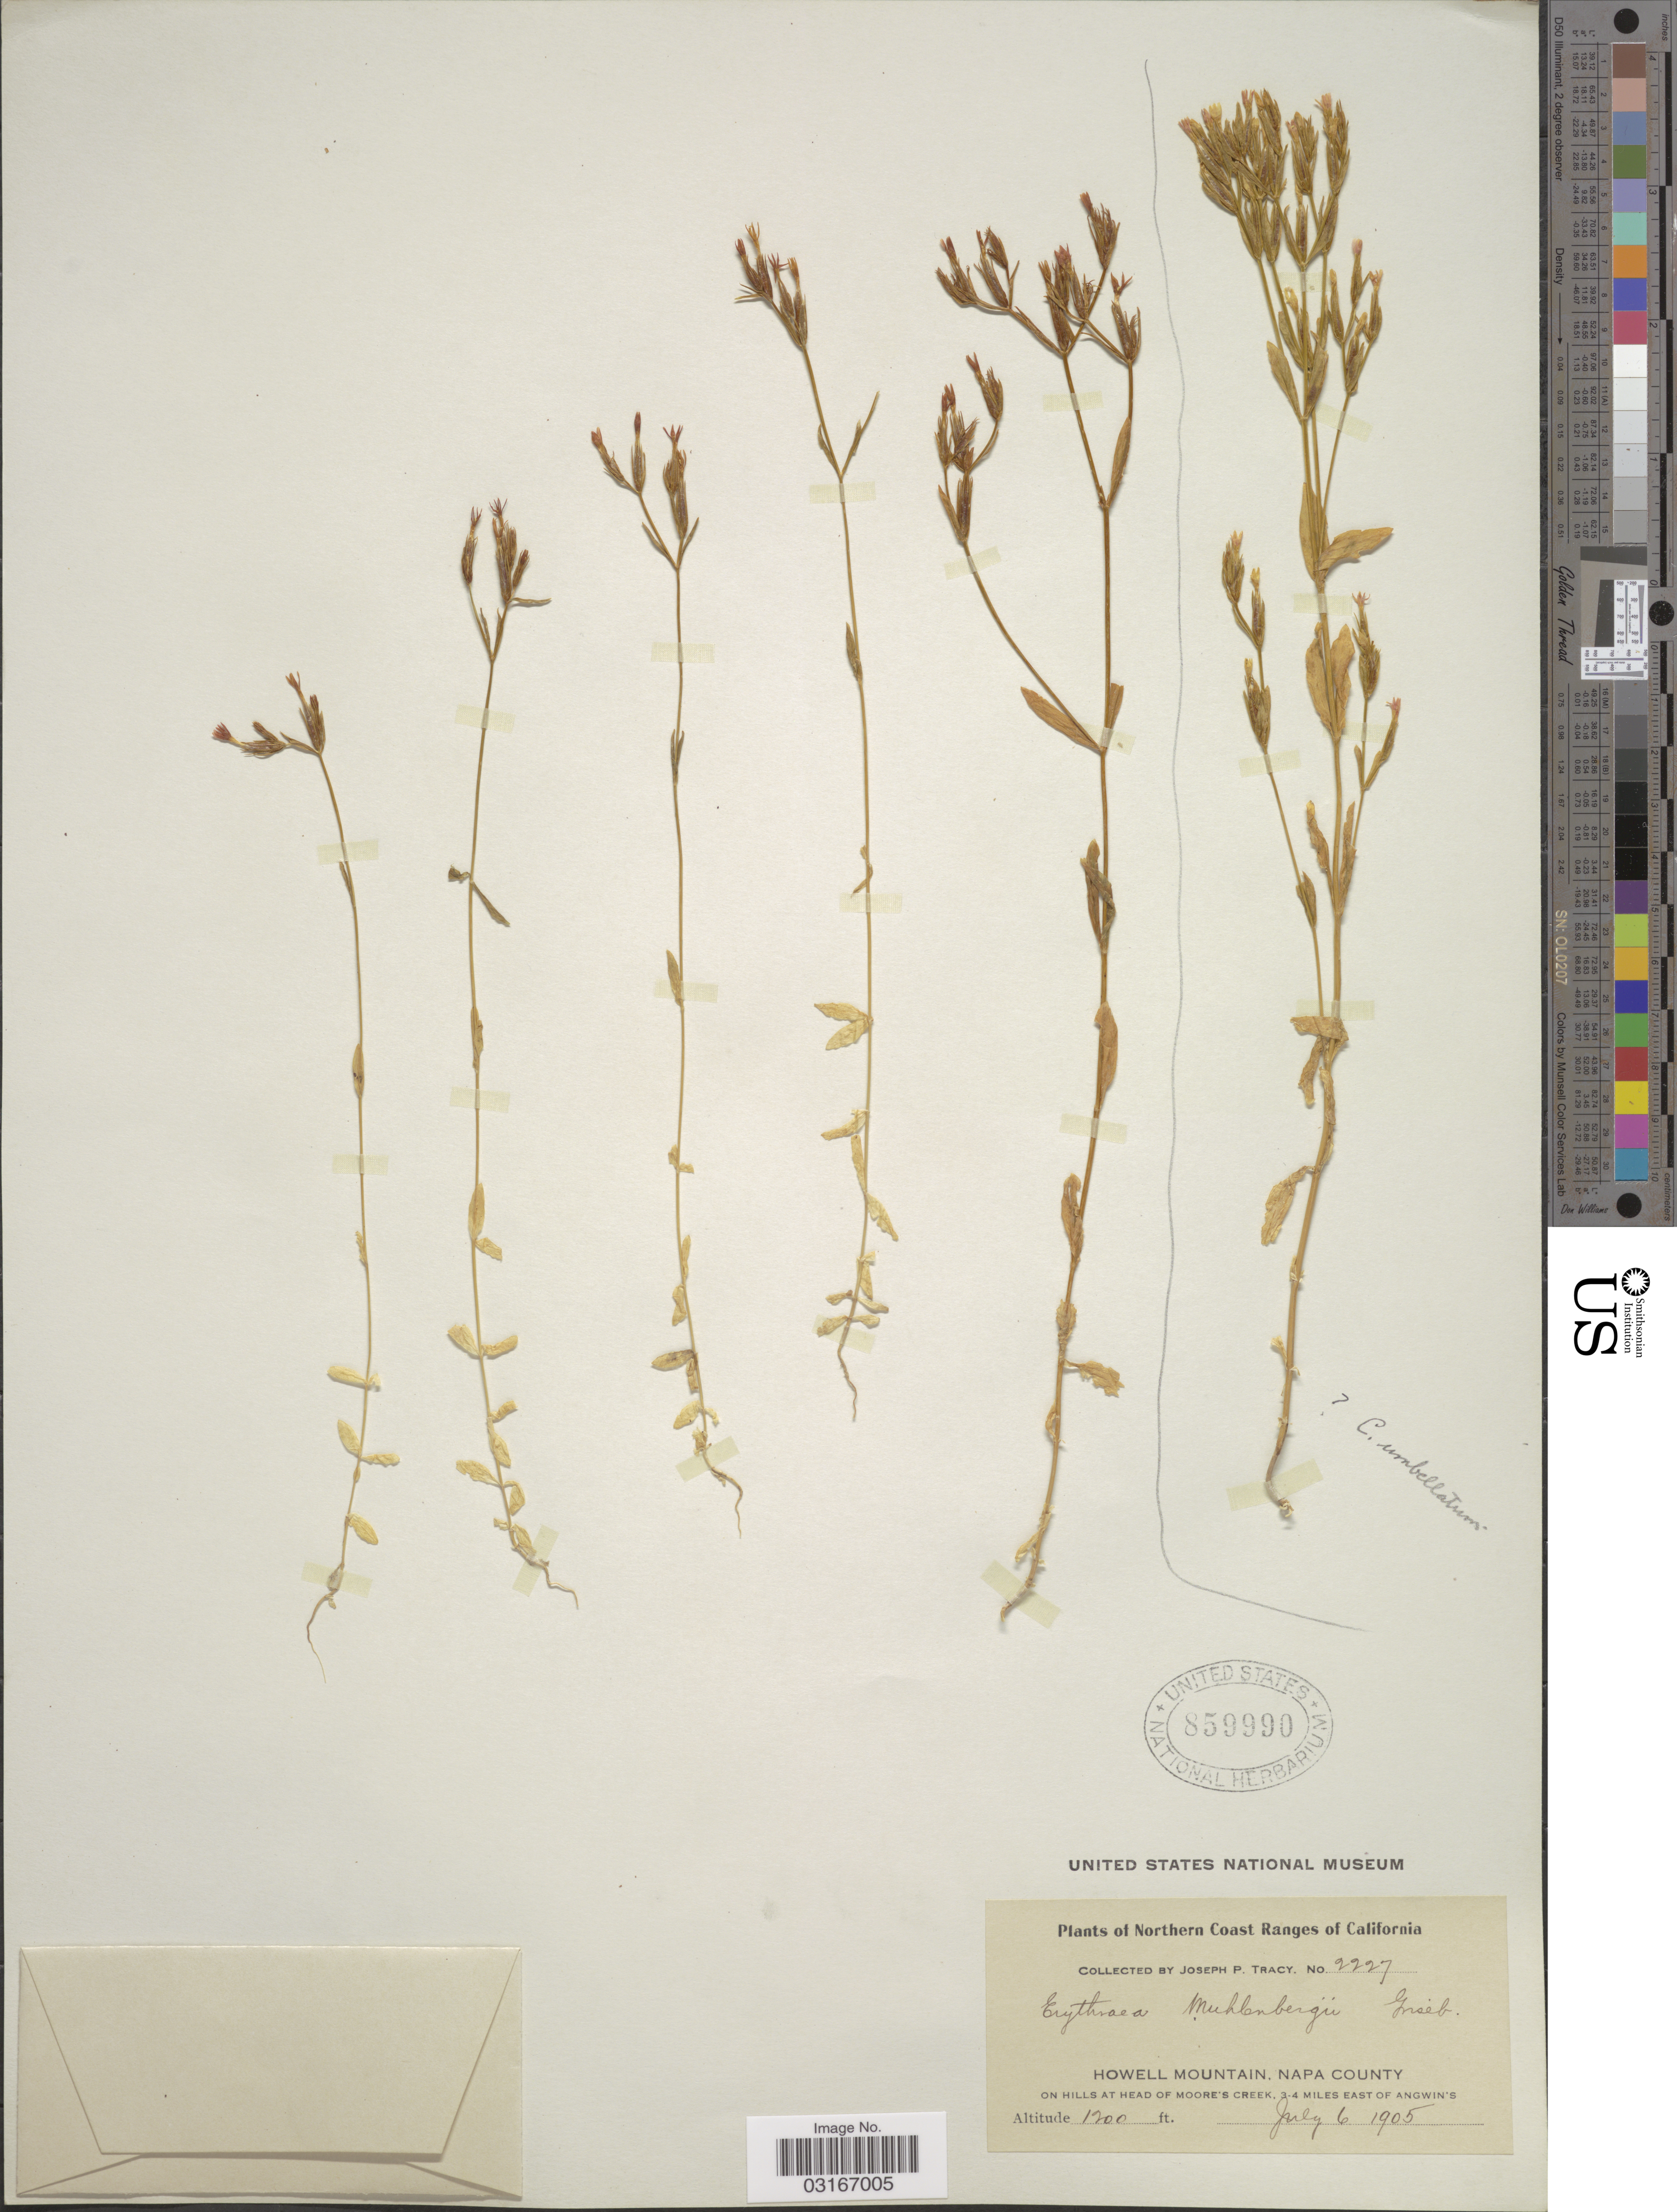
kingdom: Plantae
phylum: Tracheophyta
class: Magnoliopsida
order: Gentianales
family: Gentianaceae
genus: Centaurium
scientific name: Centaurium muehlenbergii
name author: (Griseb.) W. Wight ex Piper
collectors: J. Tracy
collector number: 2227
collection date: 1905-07-06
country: United States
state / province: California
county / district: Napa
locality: Northern Coast Ranges of California, Howell Mountain, Napa County, on hills at Head of Moore's Creek, 3-4 miles east of Angwin's.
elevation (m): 366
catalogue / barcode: US 859990